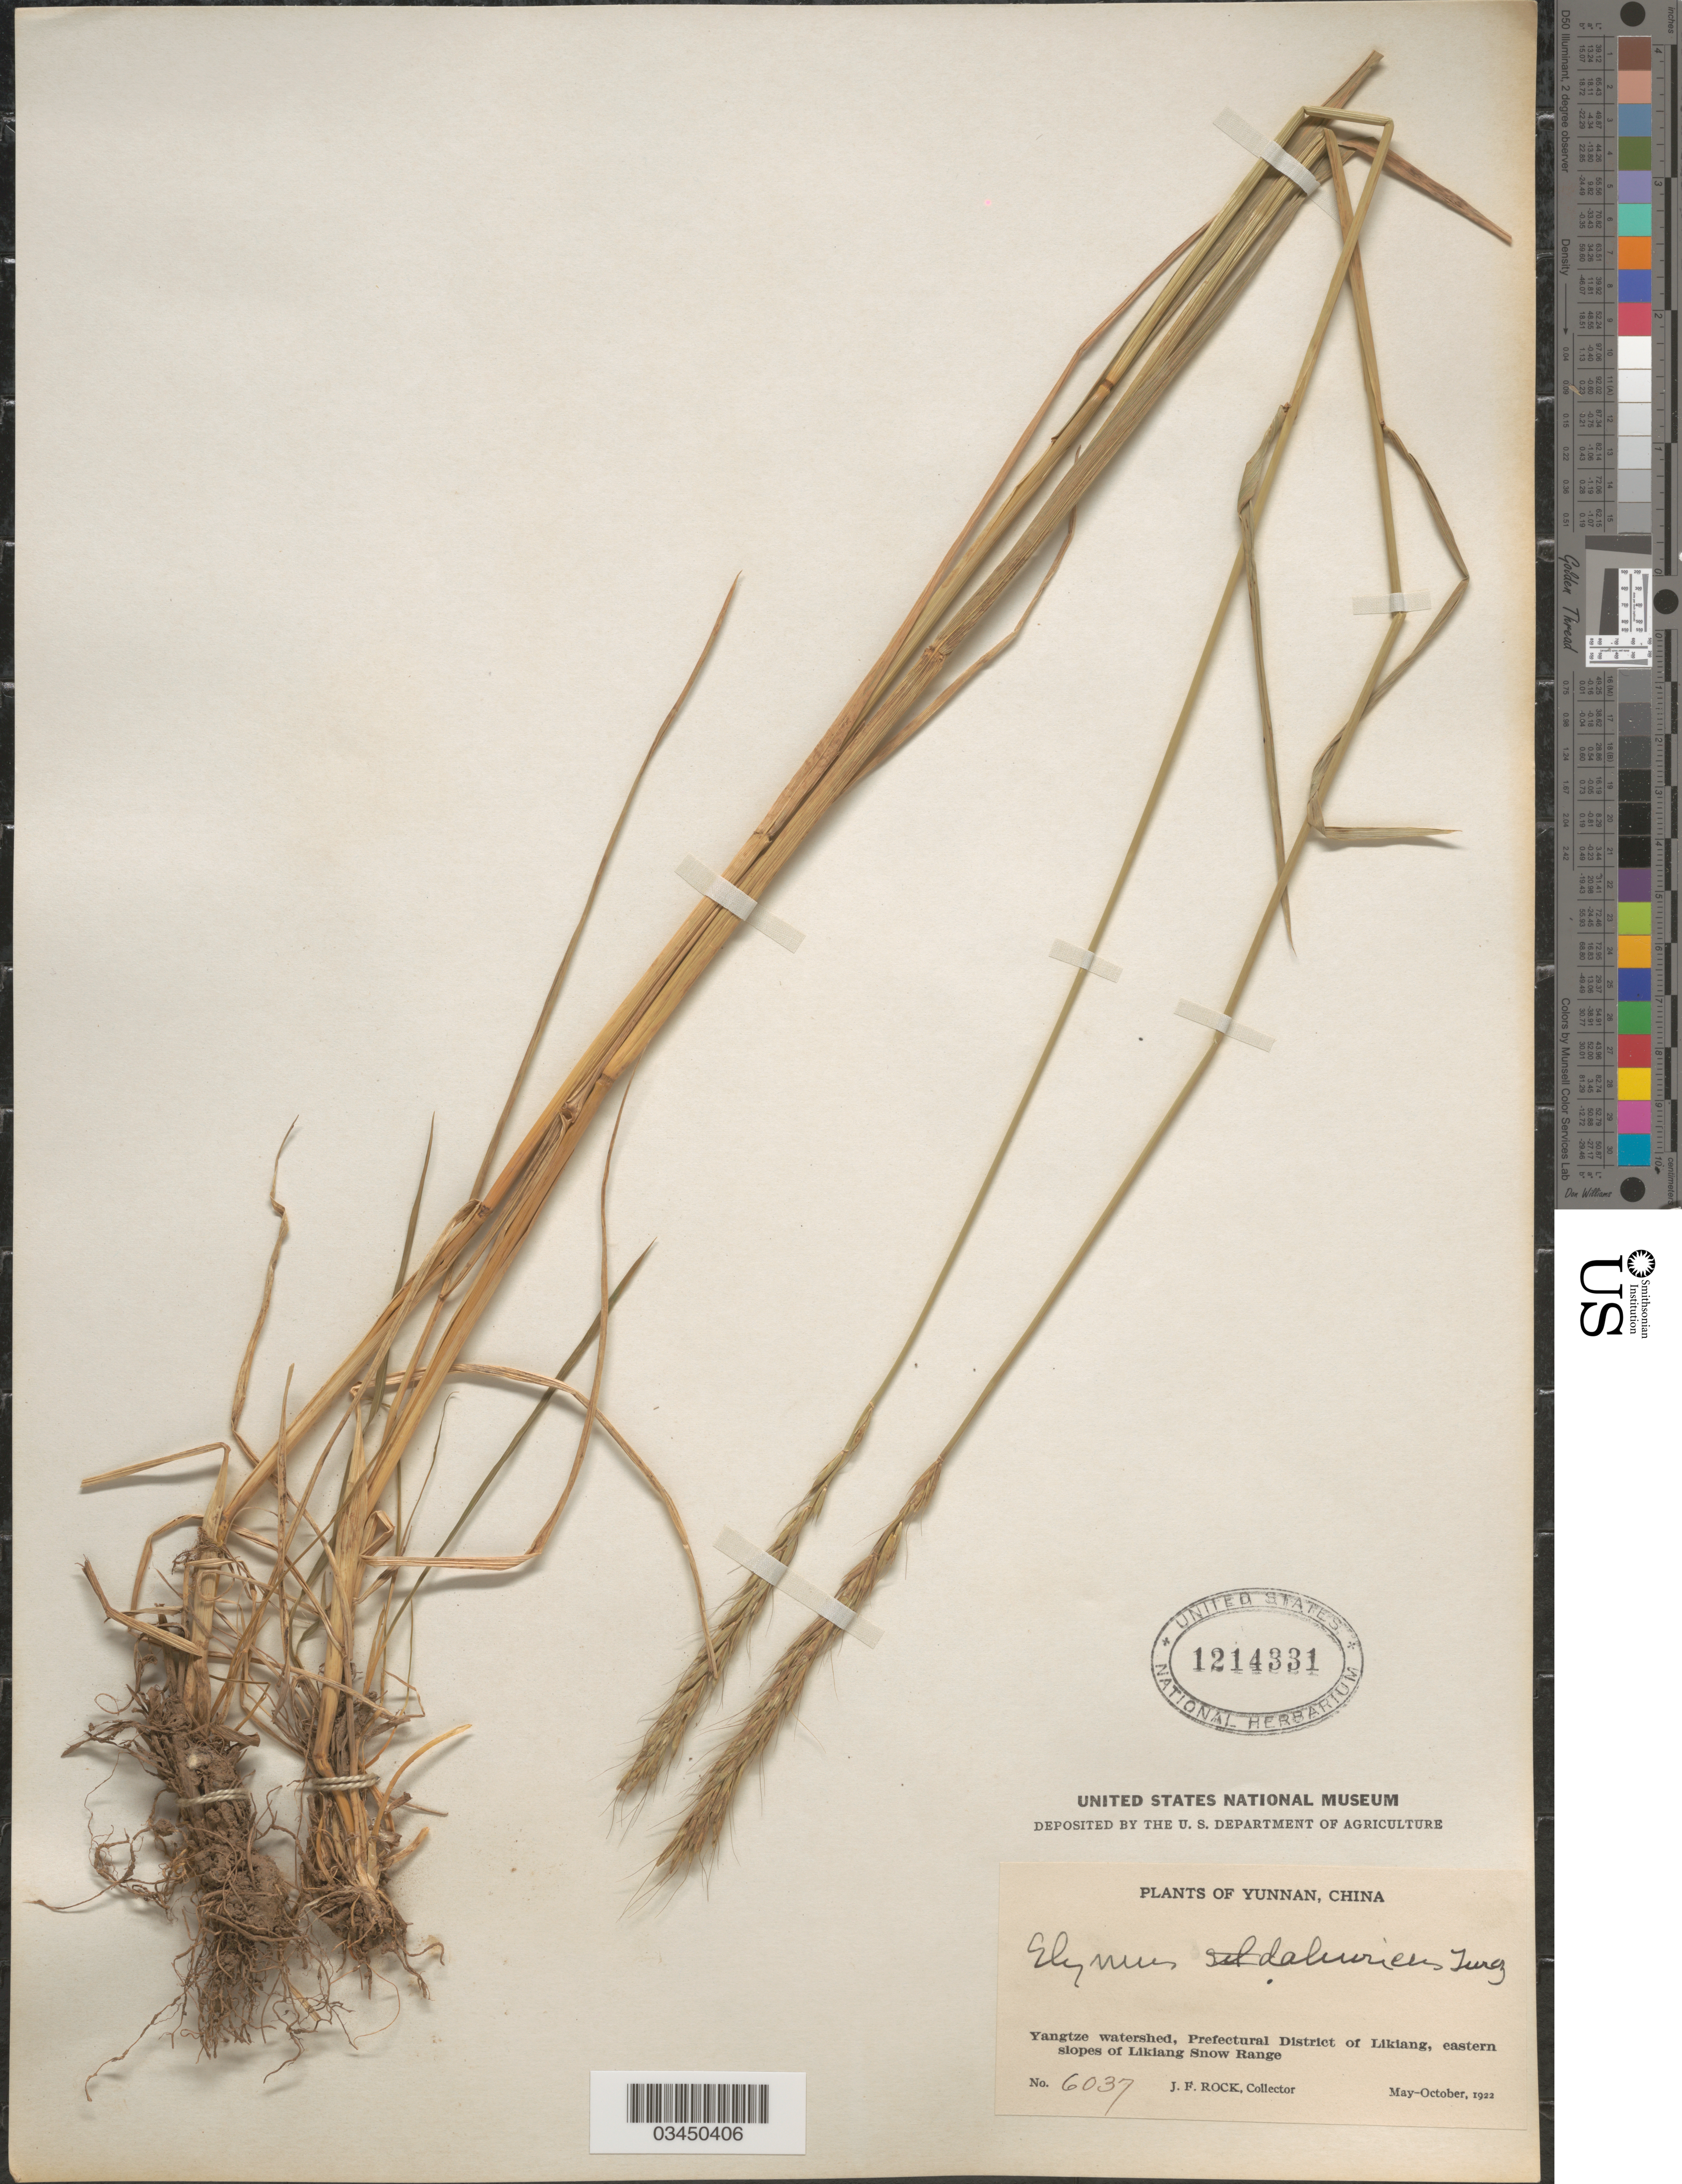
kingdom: Plantae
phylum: Tracheophyta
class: Liliopsida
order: Poales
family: Poaceae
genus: Elymus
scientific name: Elymus dahuricus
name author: Turcz. ex Griseb.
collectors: J. Rock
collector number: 6037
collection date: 1922-05/1922-10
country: China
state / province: Yunnan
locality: Yangtze watershed, Prefectural District of Likiang, eastern slopes of Likiang Snow Range.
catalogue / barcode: US 1214331